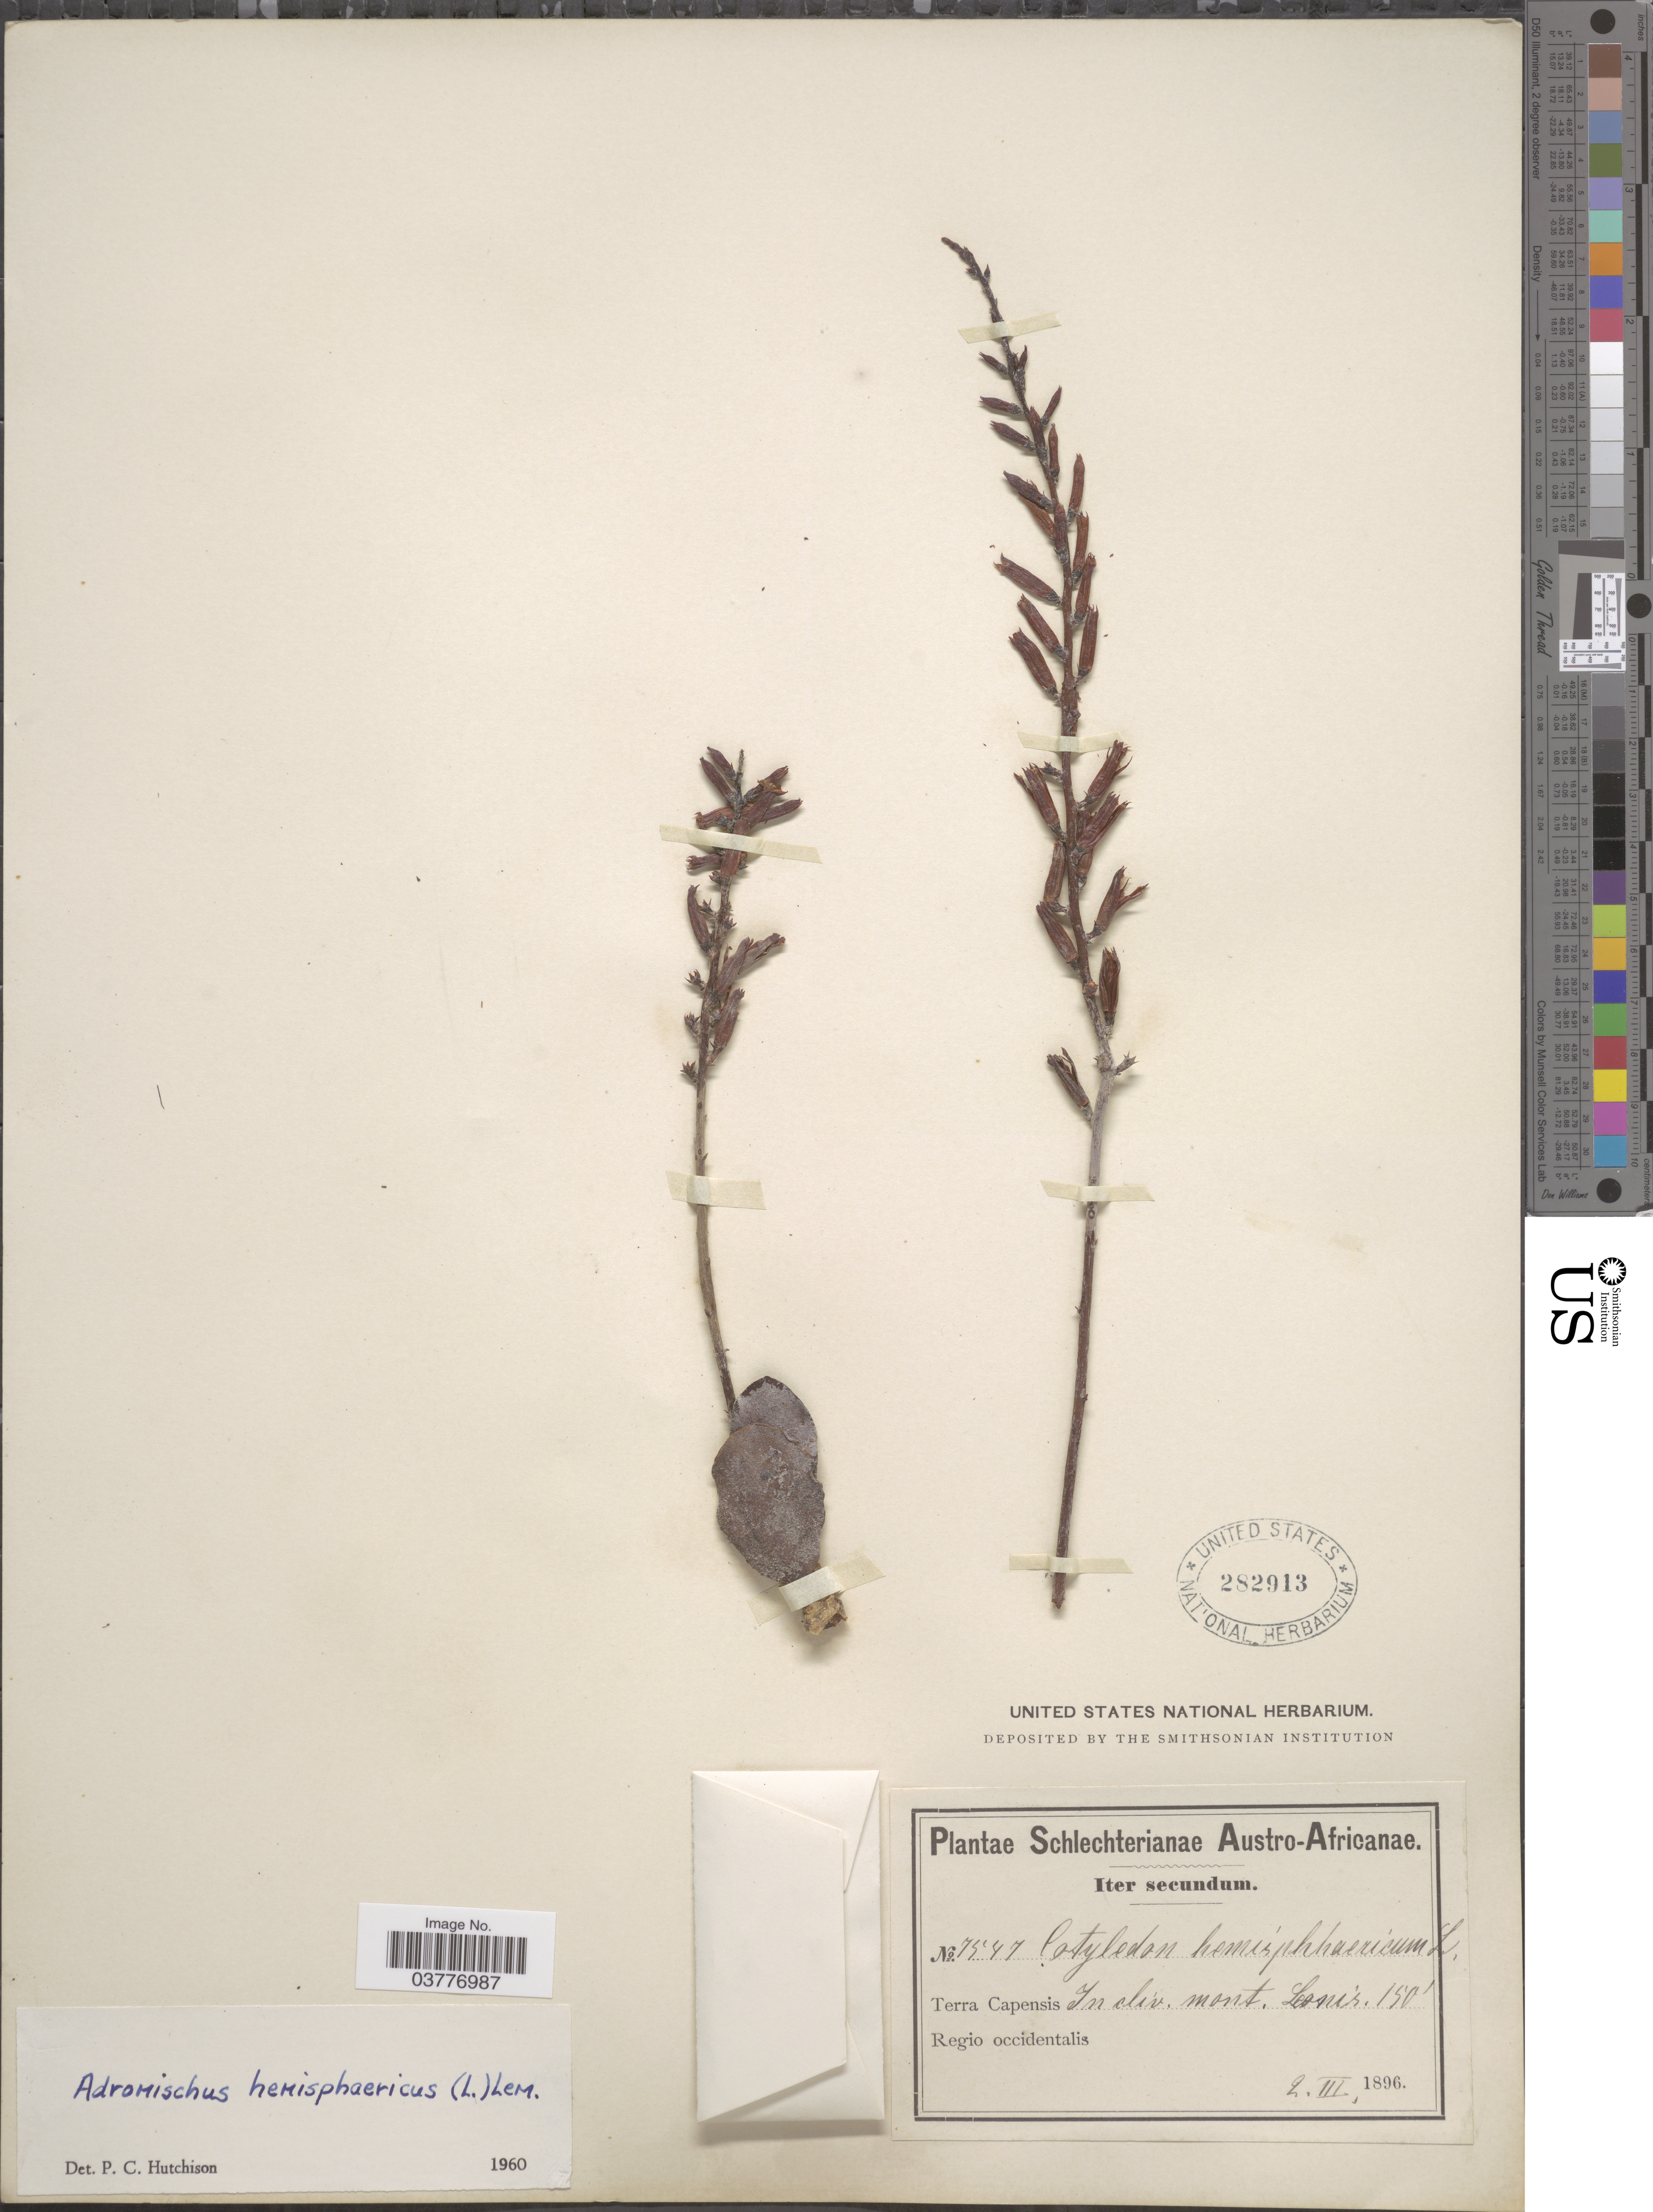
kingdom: Plantae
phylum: Tracheophyta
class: Magnoliopsida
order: Saxifragales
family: Crassulaceae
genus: Adromischus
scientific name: Adromischus hemisphaericus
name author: (L.) Lem.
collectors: Schlechter, --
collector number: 7547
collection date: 1896-03-02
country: South Africa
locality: Austro-Africanae. Terra Capensis In cliv. mont. Leonis. Regio occidentalis.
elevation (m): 46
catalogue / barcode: US 282913